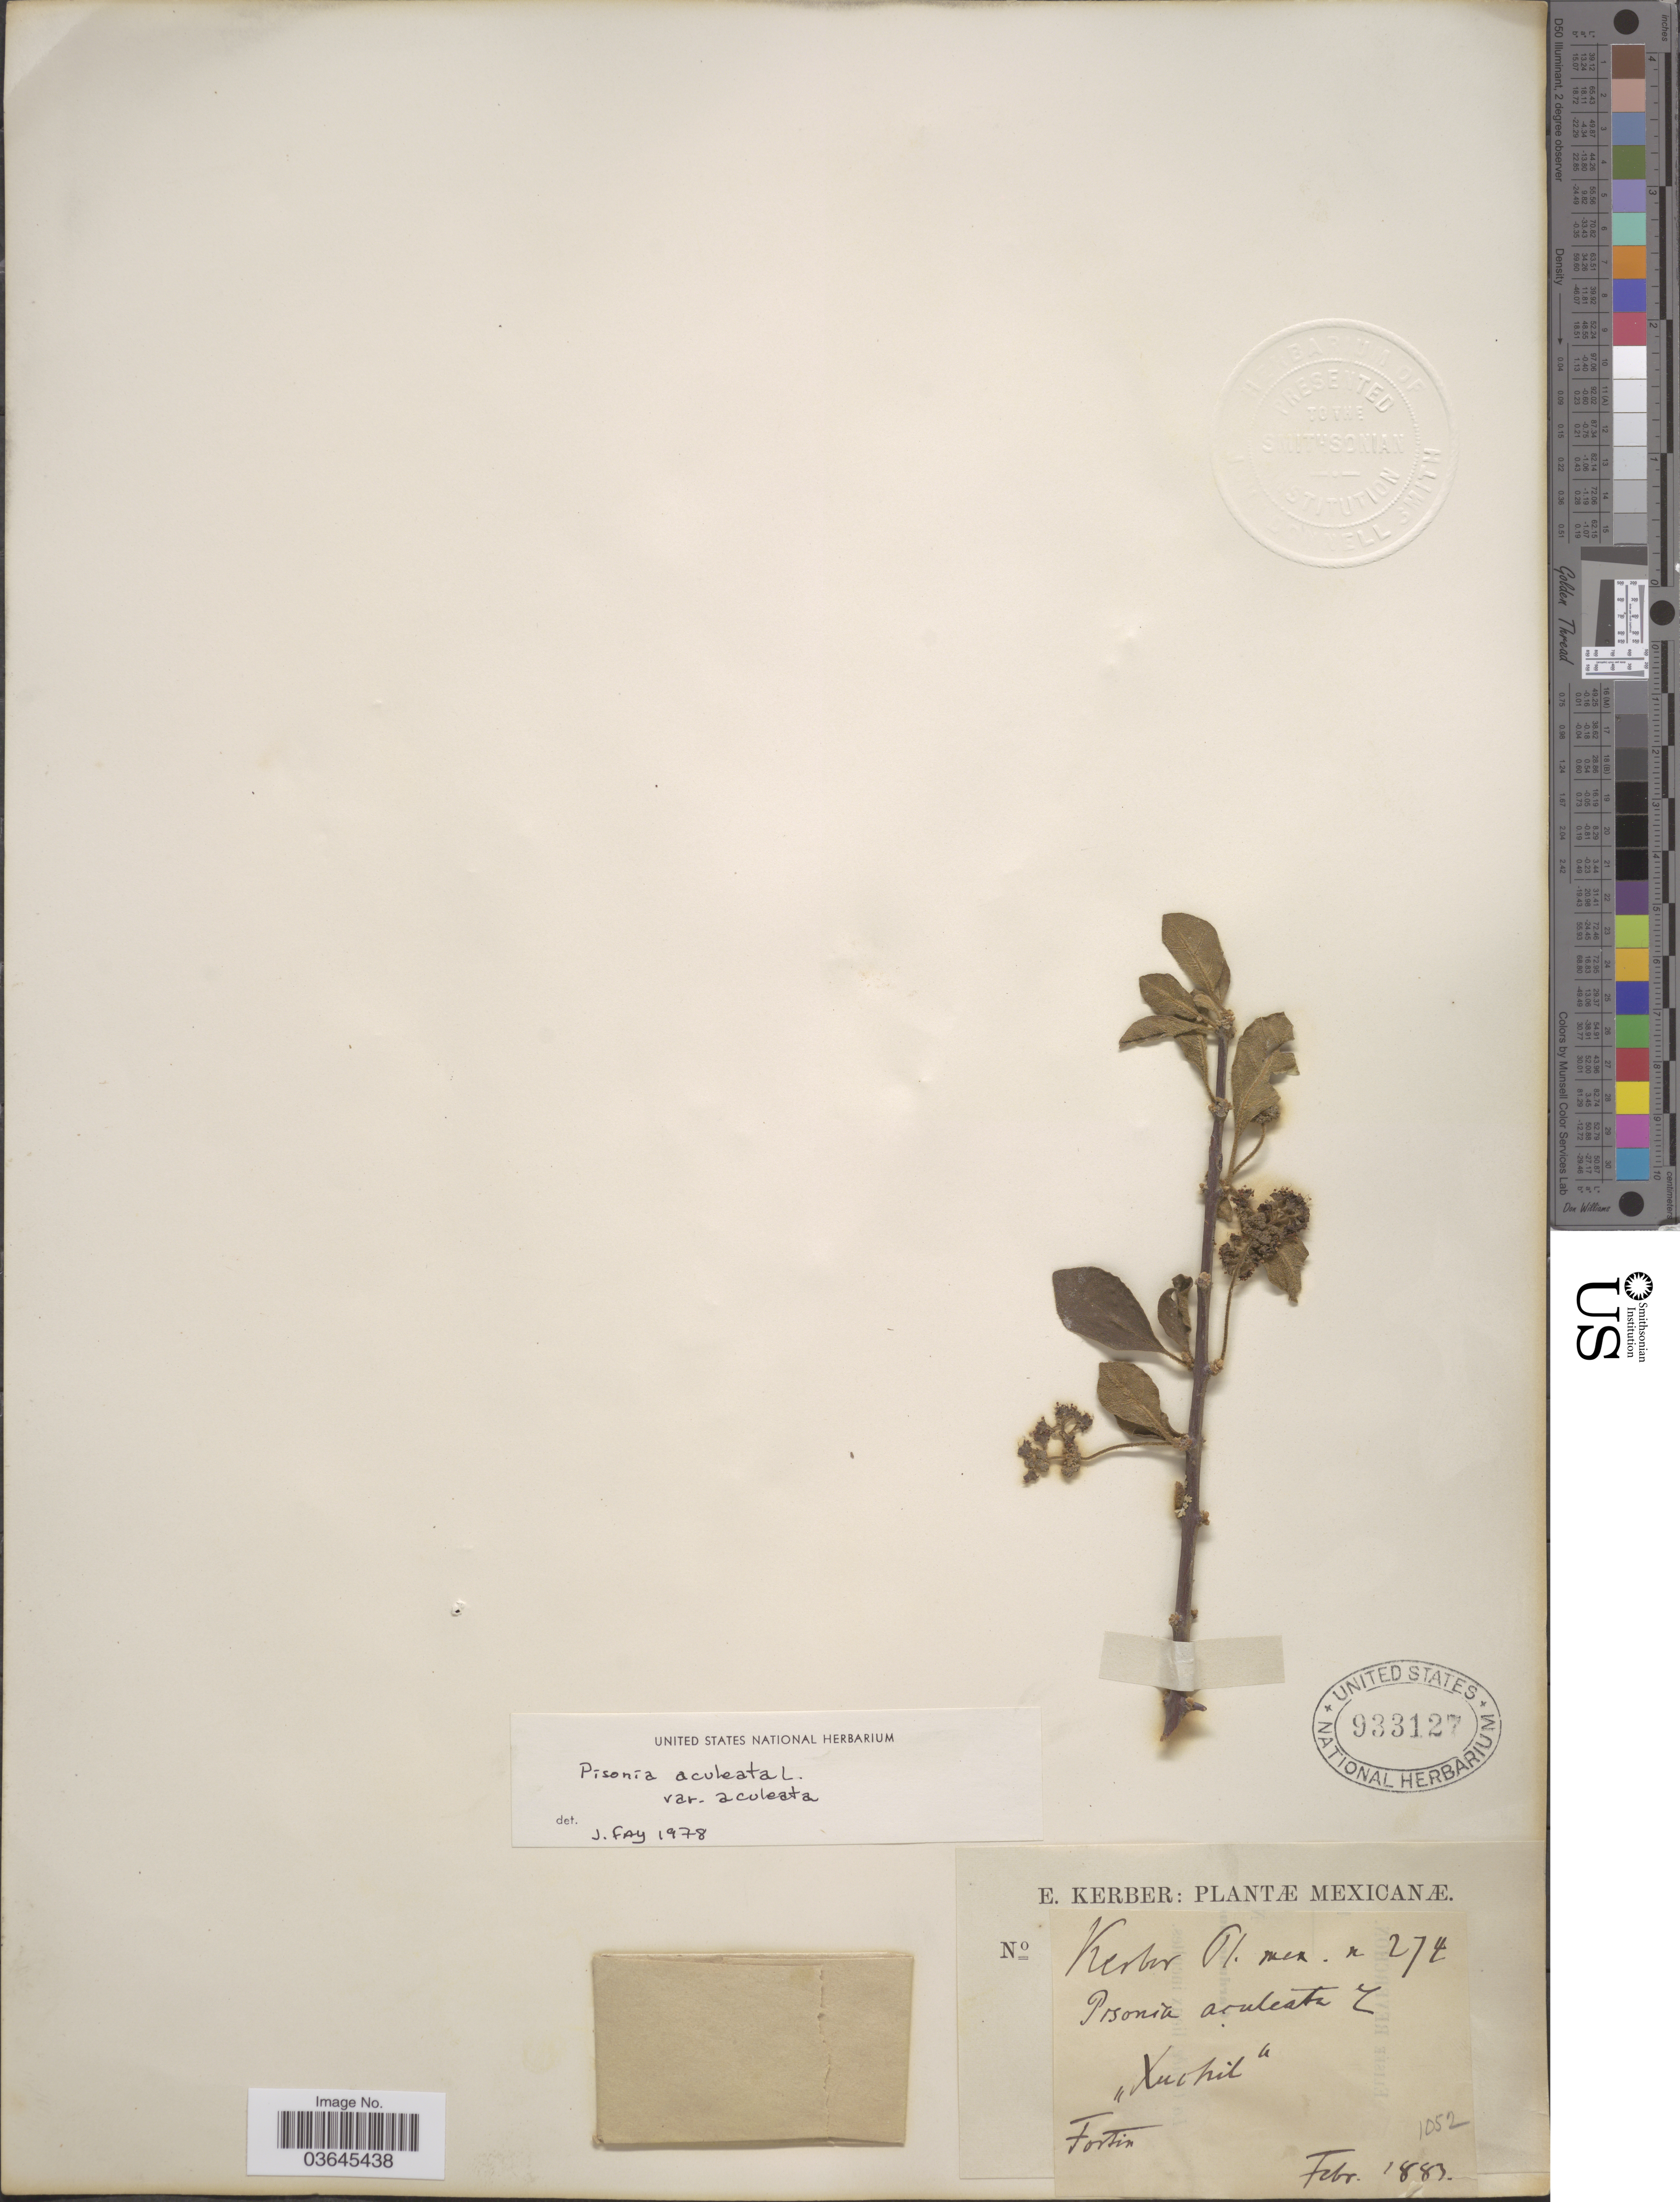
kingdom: Plantae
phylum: Tracheophyta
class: Magnoliopsida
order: Caryophyllales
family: Nyctaginaceae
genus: Pisonia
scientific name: Pisonia aculeata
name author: L.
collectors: E. Kerber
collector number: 274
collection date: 1883-02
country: Mexico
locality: Xuchil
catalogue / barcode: US 933127